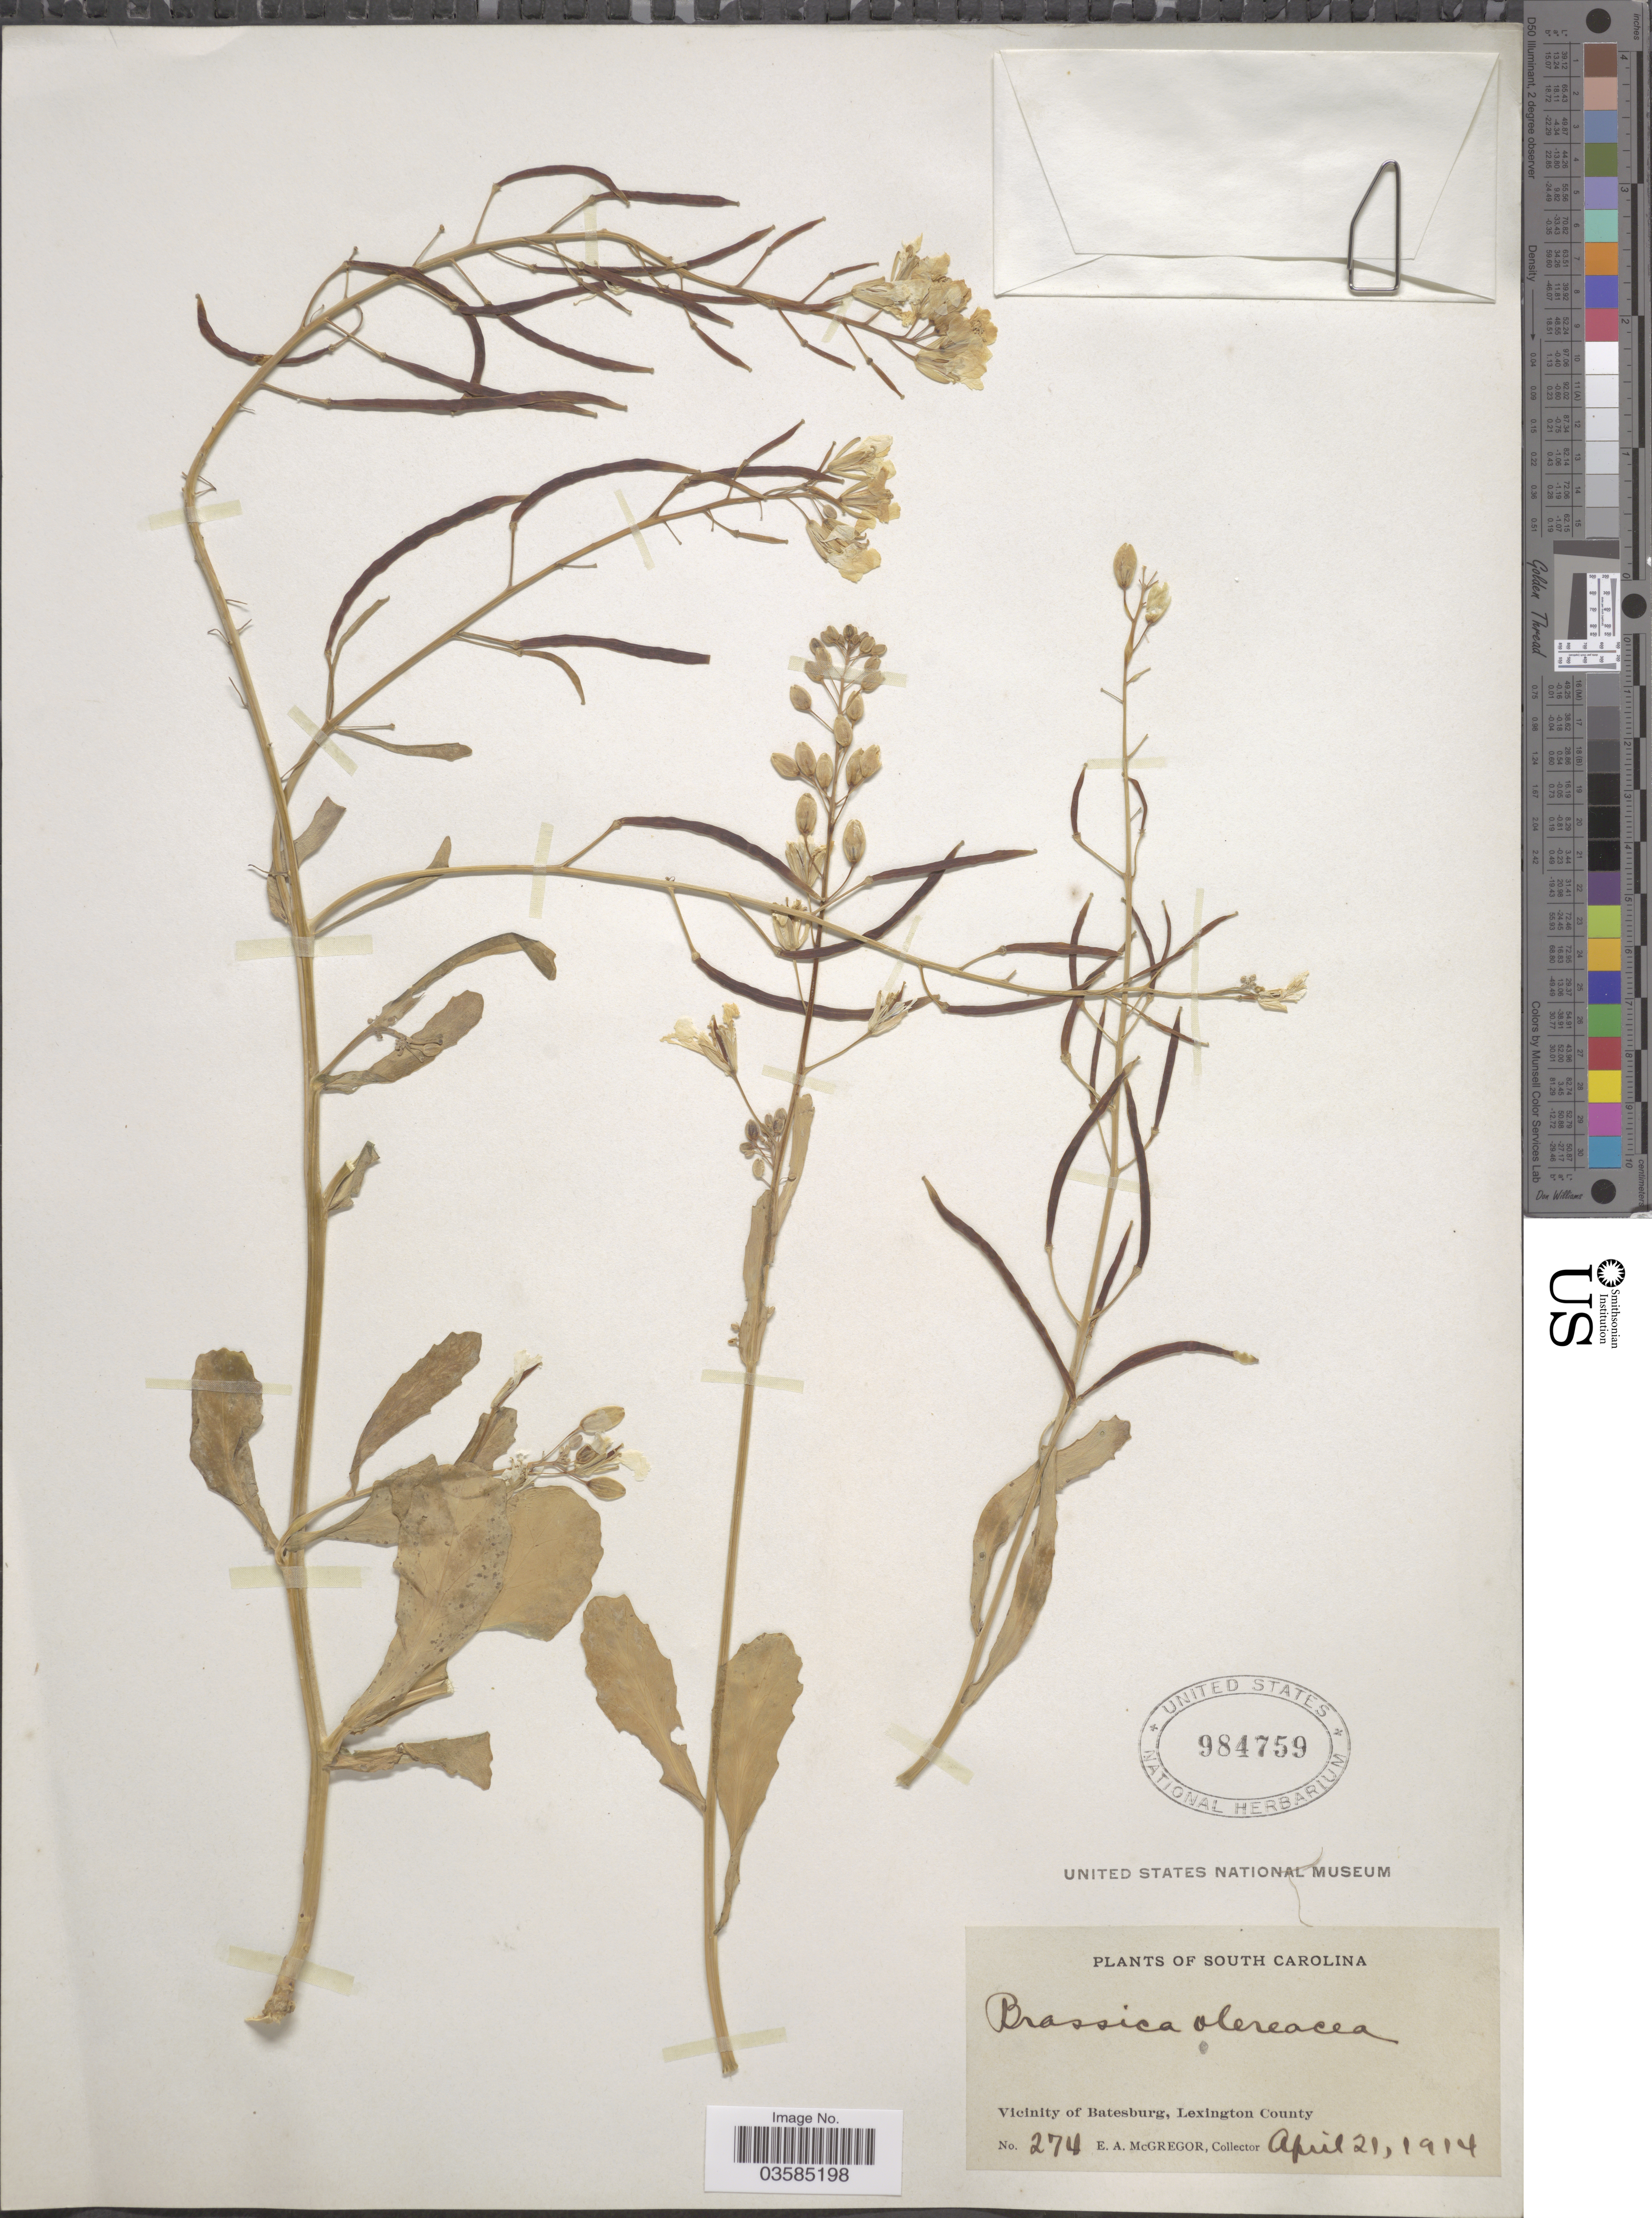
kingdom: Plantae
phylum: Tracheophyta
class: Magnoliopsida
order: Brassicales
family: Brassicaceae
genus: Brassica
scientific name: Brassica oleracea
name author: L.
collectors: E. A. McGregor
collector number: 274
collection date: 1914-04-21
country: United States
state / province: South Carolina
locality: Vicinity of Batesburg, Lexington County.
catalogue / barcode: US 984759